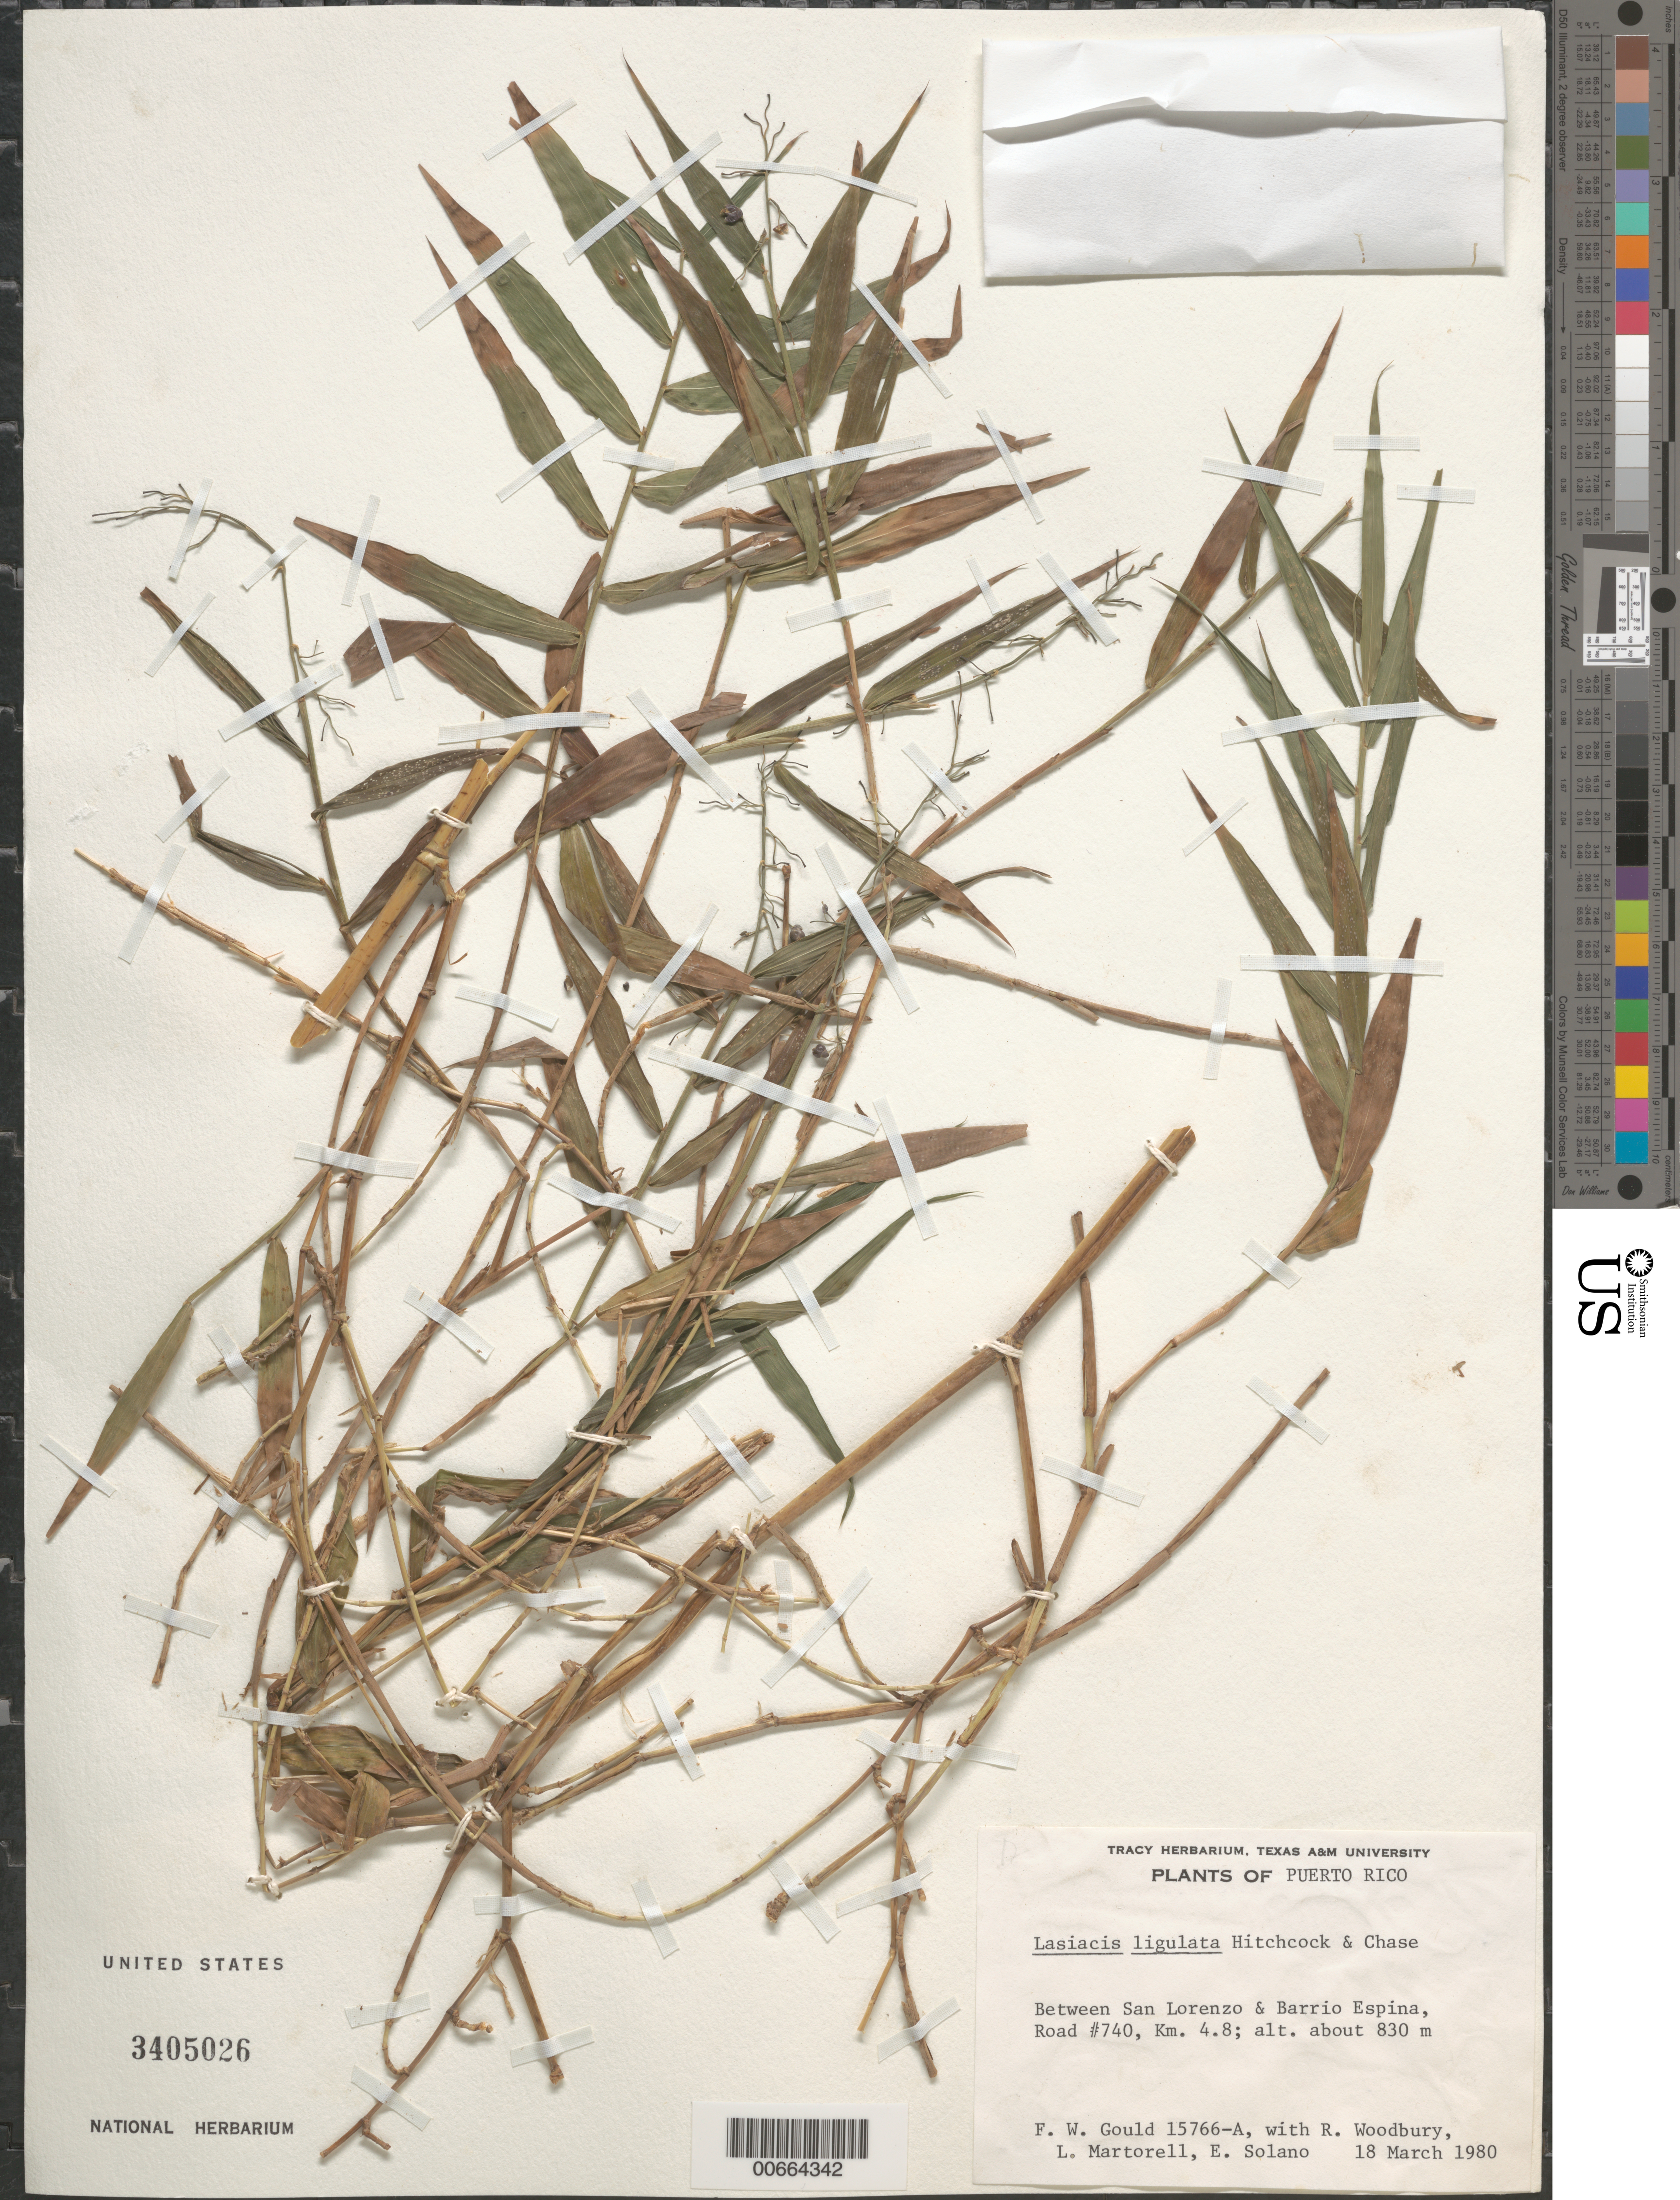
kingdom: Plantae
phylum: Tracheophyta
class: Liliopsida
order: Poales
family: Poaceae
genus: Lasiacis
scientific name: Lasiacis ligulata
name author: Hitchc. & Chase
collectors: F. W. Gould, R. O. Woodbury, L. Martorell & E. Solano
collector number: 15766a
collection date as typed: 18 Mar 1980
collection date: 1980-03-18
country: Puerto Rico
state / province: San Lorenzo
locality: San Lorenzo & Barrio Espina, btw, Road #740, km 4.8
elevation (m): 830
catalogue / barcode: US 3405026